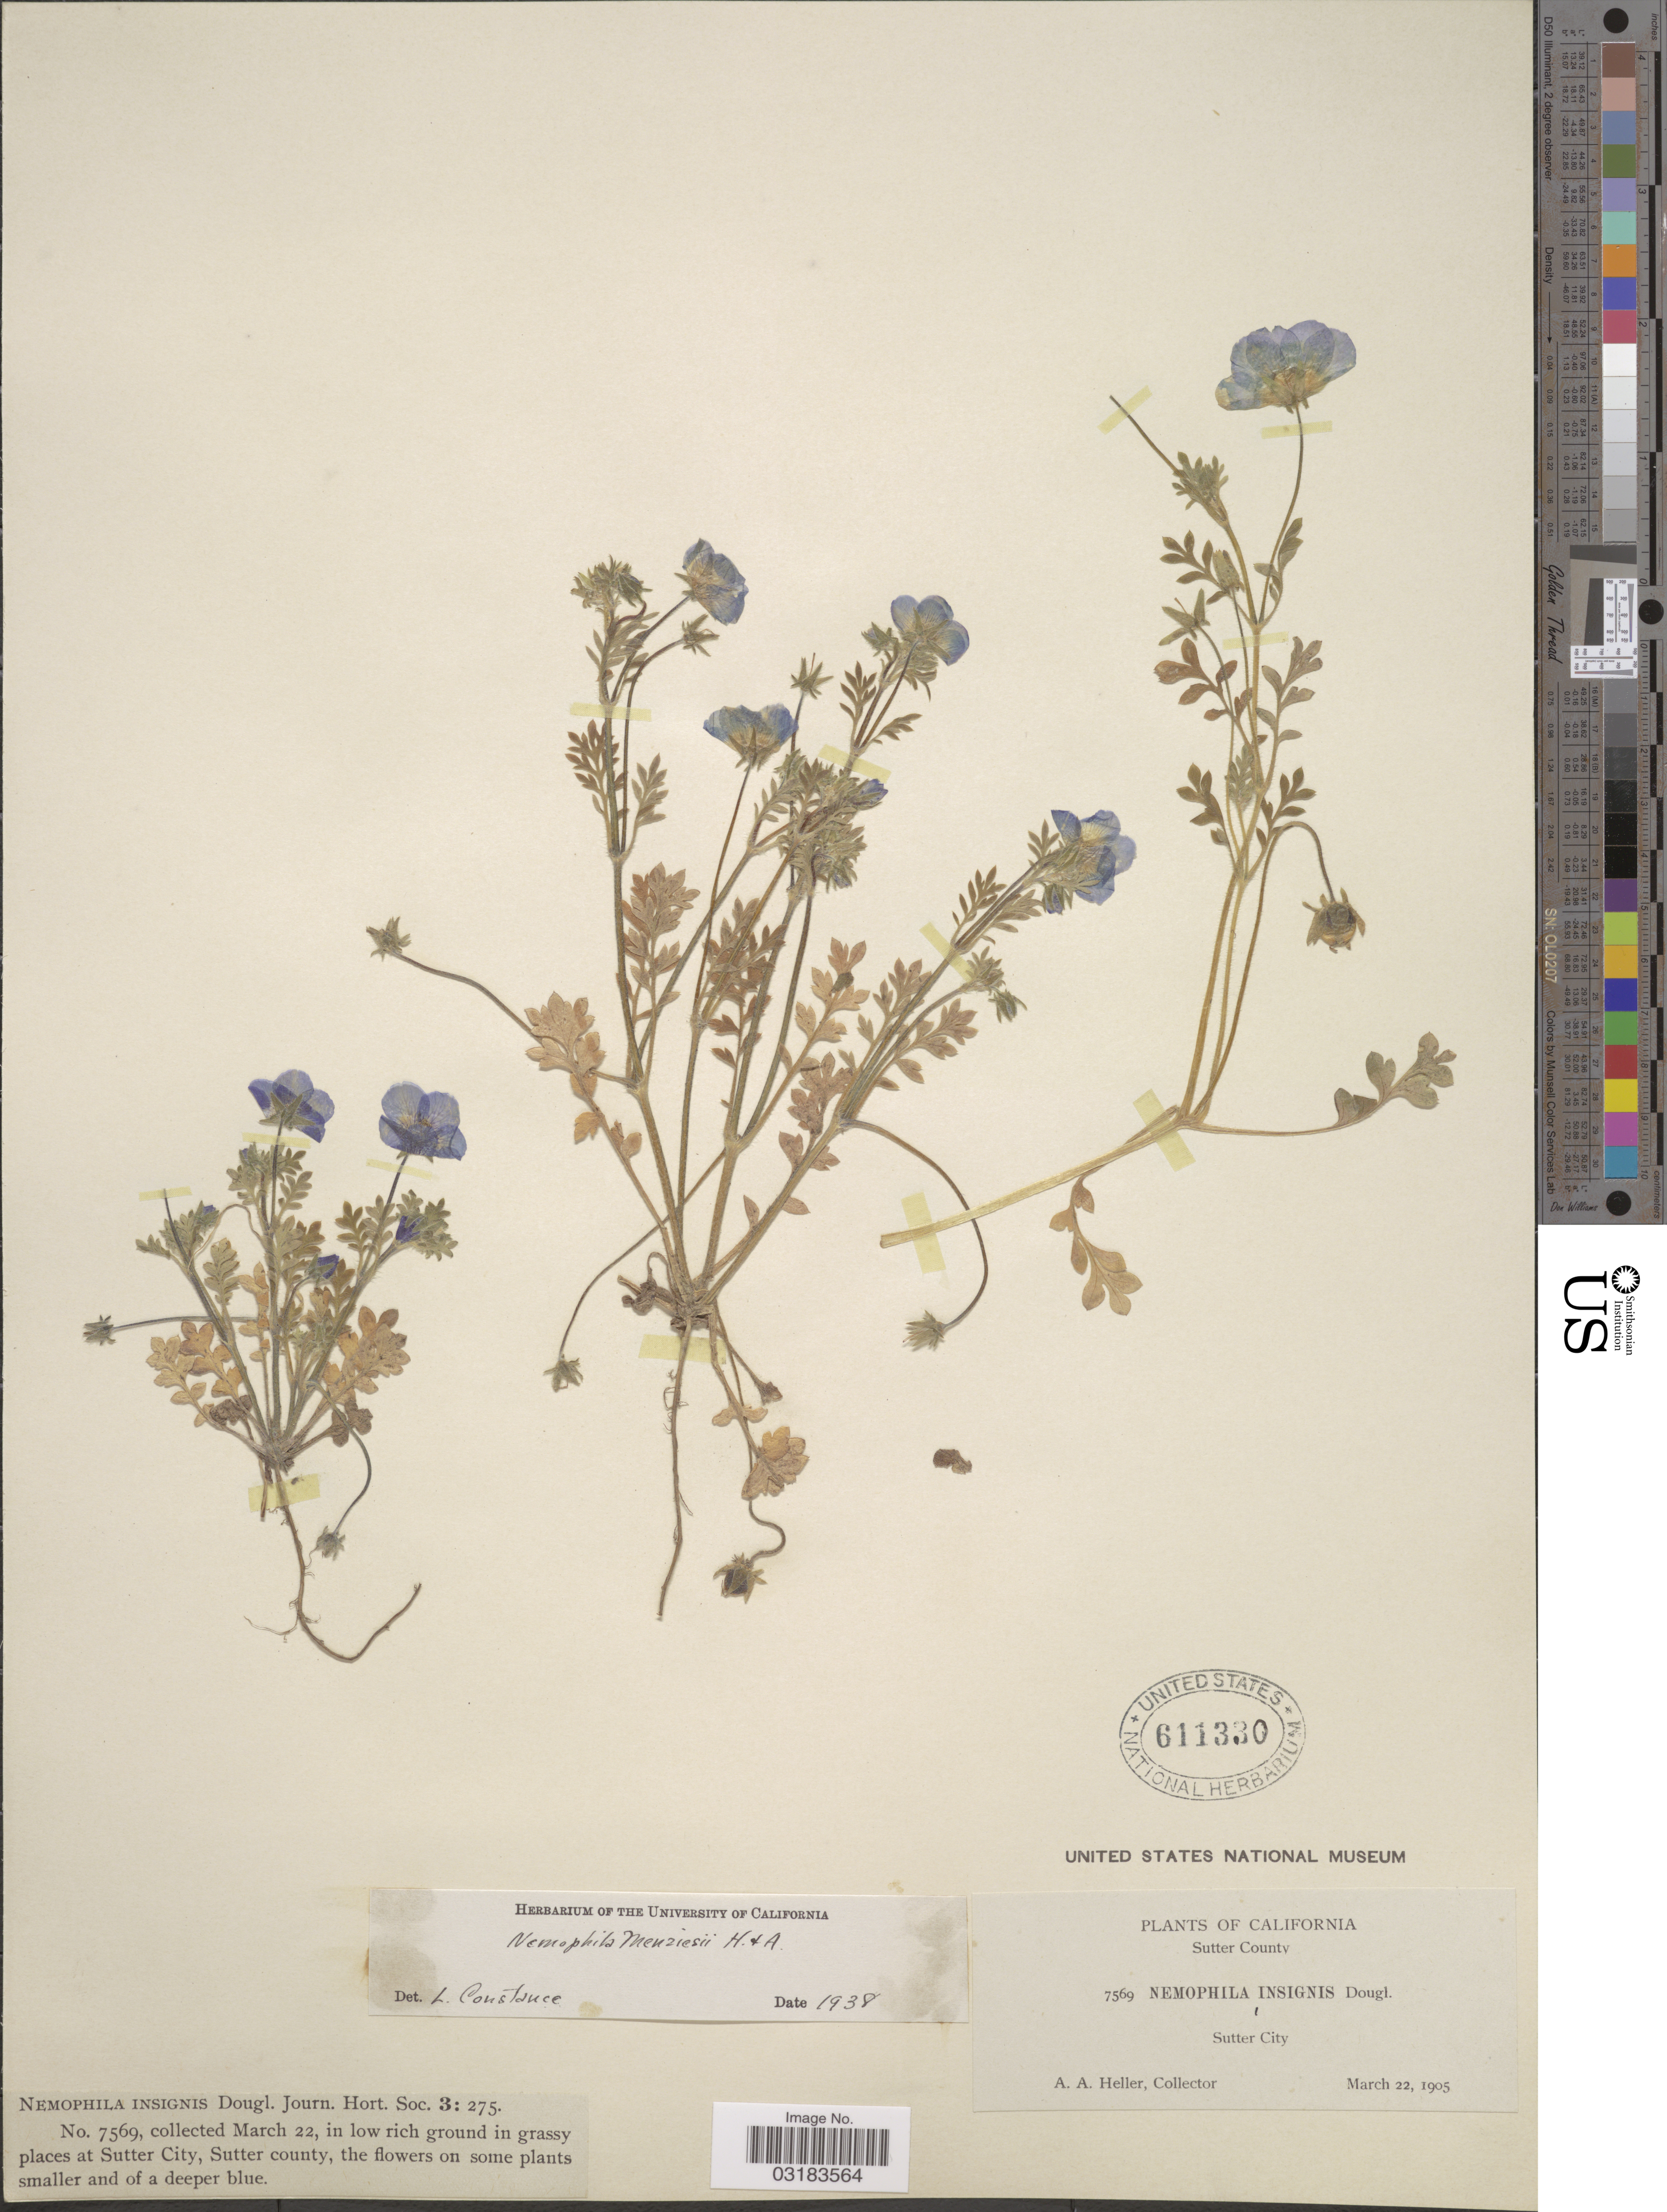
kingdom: Plantae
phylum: Tracheophyta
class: Magnoliopsida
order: Boraginales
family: Hydrophyllaceae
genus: Nemophila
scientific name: Nemophila menziesii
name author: Hook. & Arn.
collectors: A. A. Heller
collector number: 7569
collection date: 1905-03-22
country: United States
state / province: California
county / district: Sutter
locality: In low rich ground in grassy places at Sutter City, Sutter County.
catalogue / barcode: US 611330